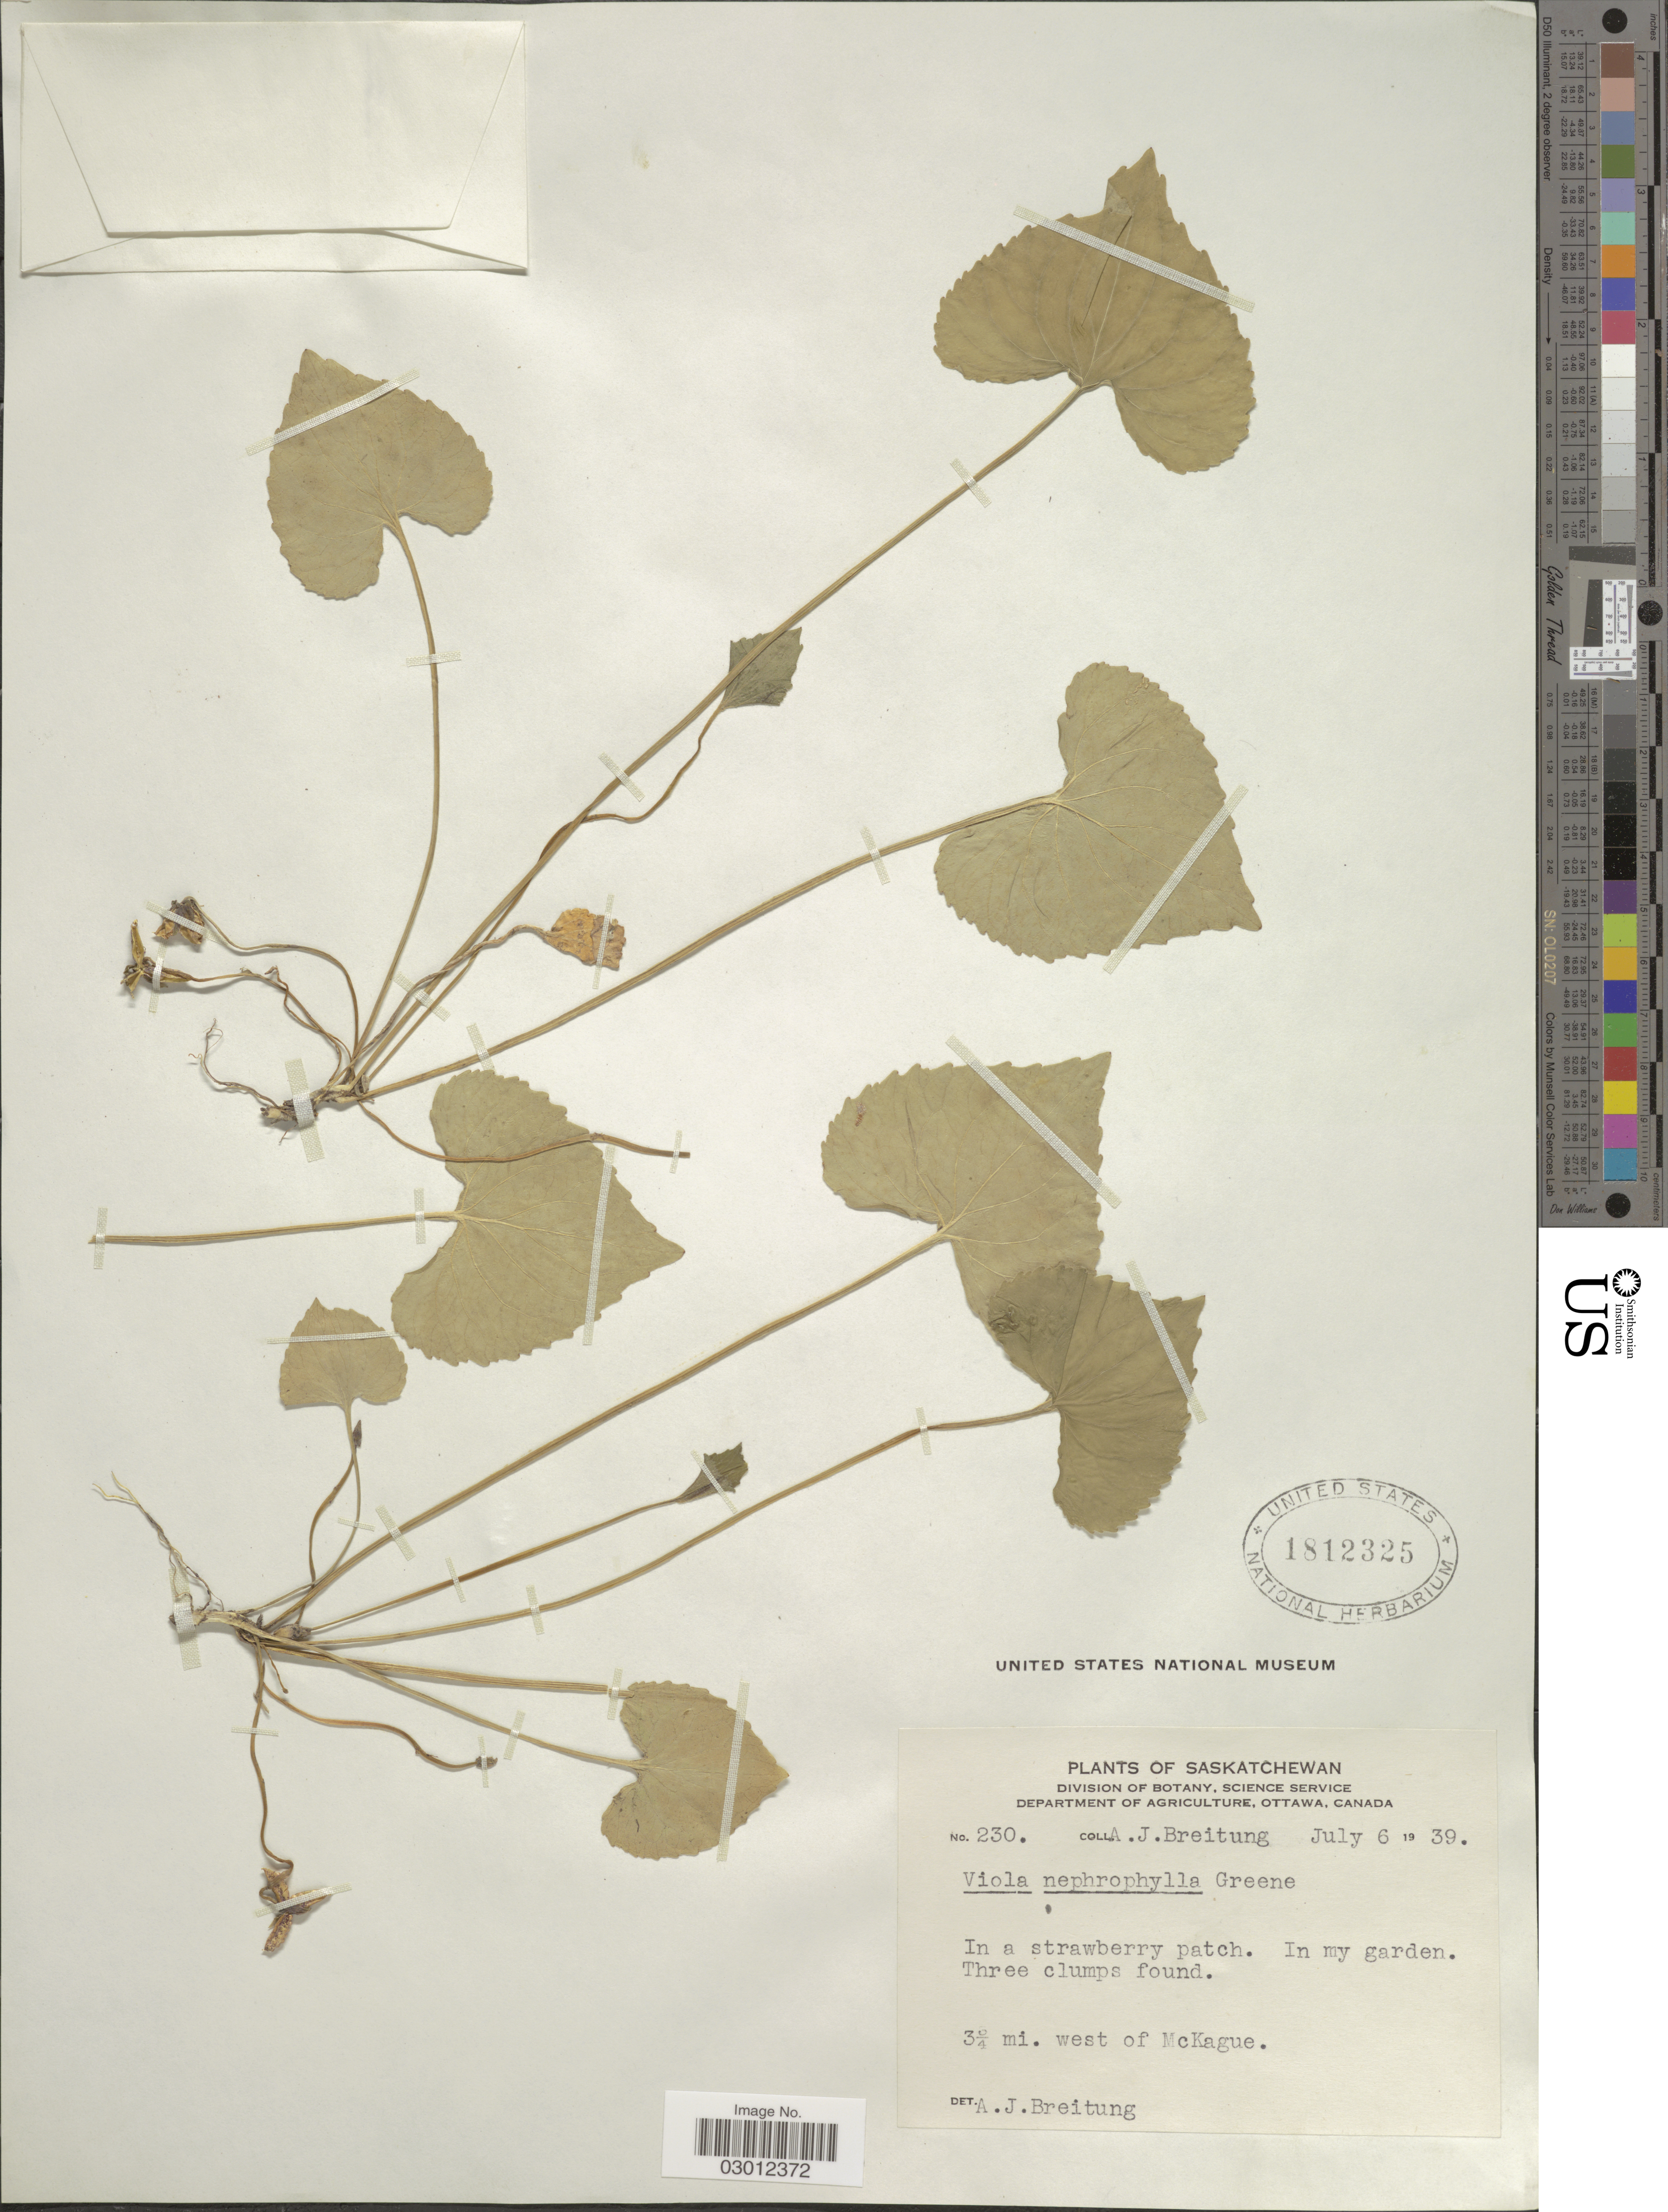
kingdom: Plantae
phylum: Tracheophyta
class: Magnoliopsida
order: Malpighiales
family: Violaceae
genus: Viola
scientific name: Viola nephrophylla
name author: Greene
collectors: A. Breitung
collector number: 230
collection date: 1939-07-06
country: Canada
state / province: Saskatchewan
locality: In a strawberry patch. In my garden. 3¾ mi. west of McKague.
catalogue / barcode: US 1812325